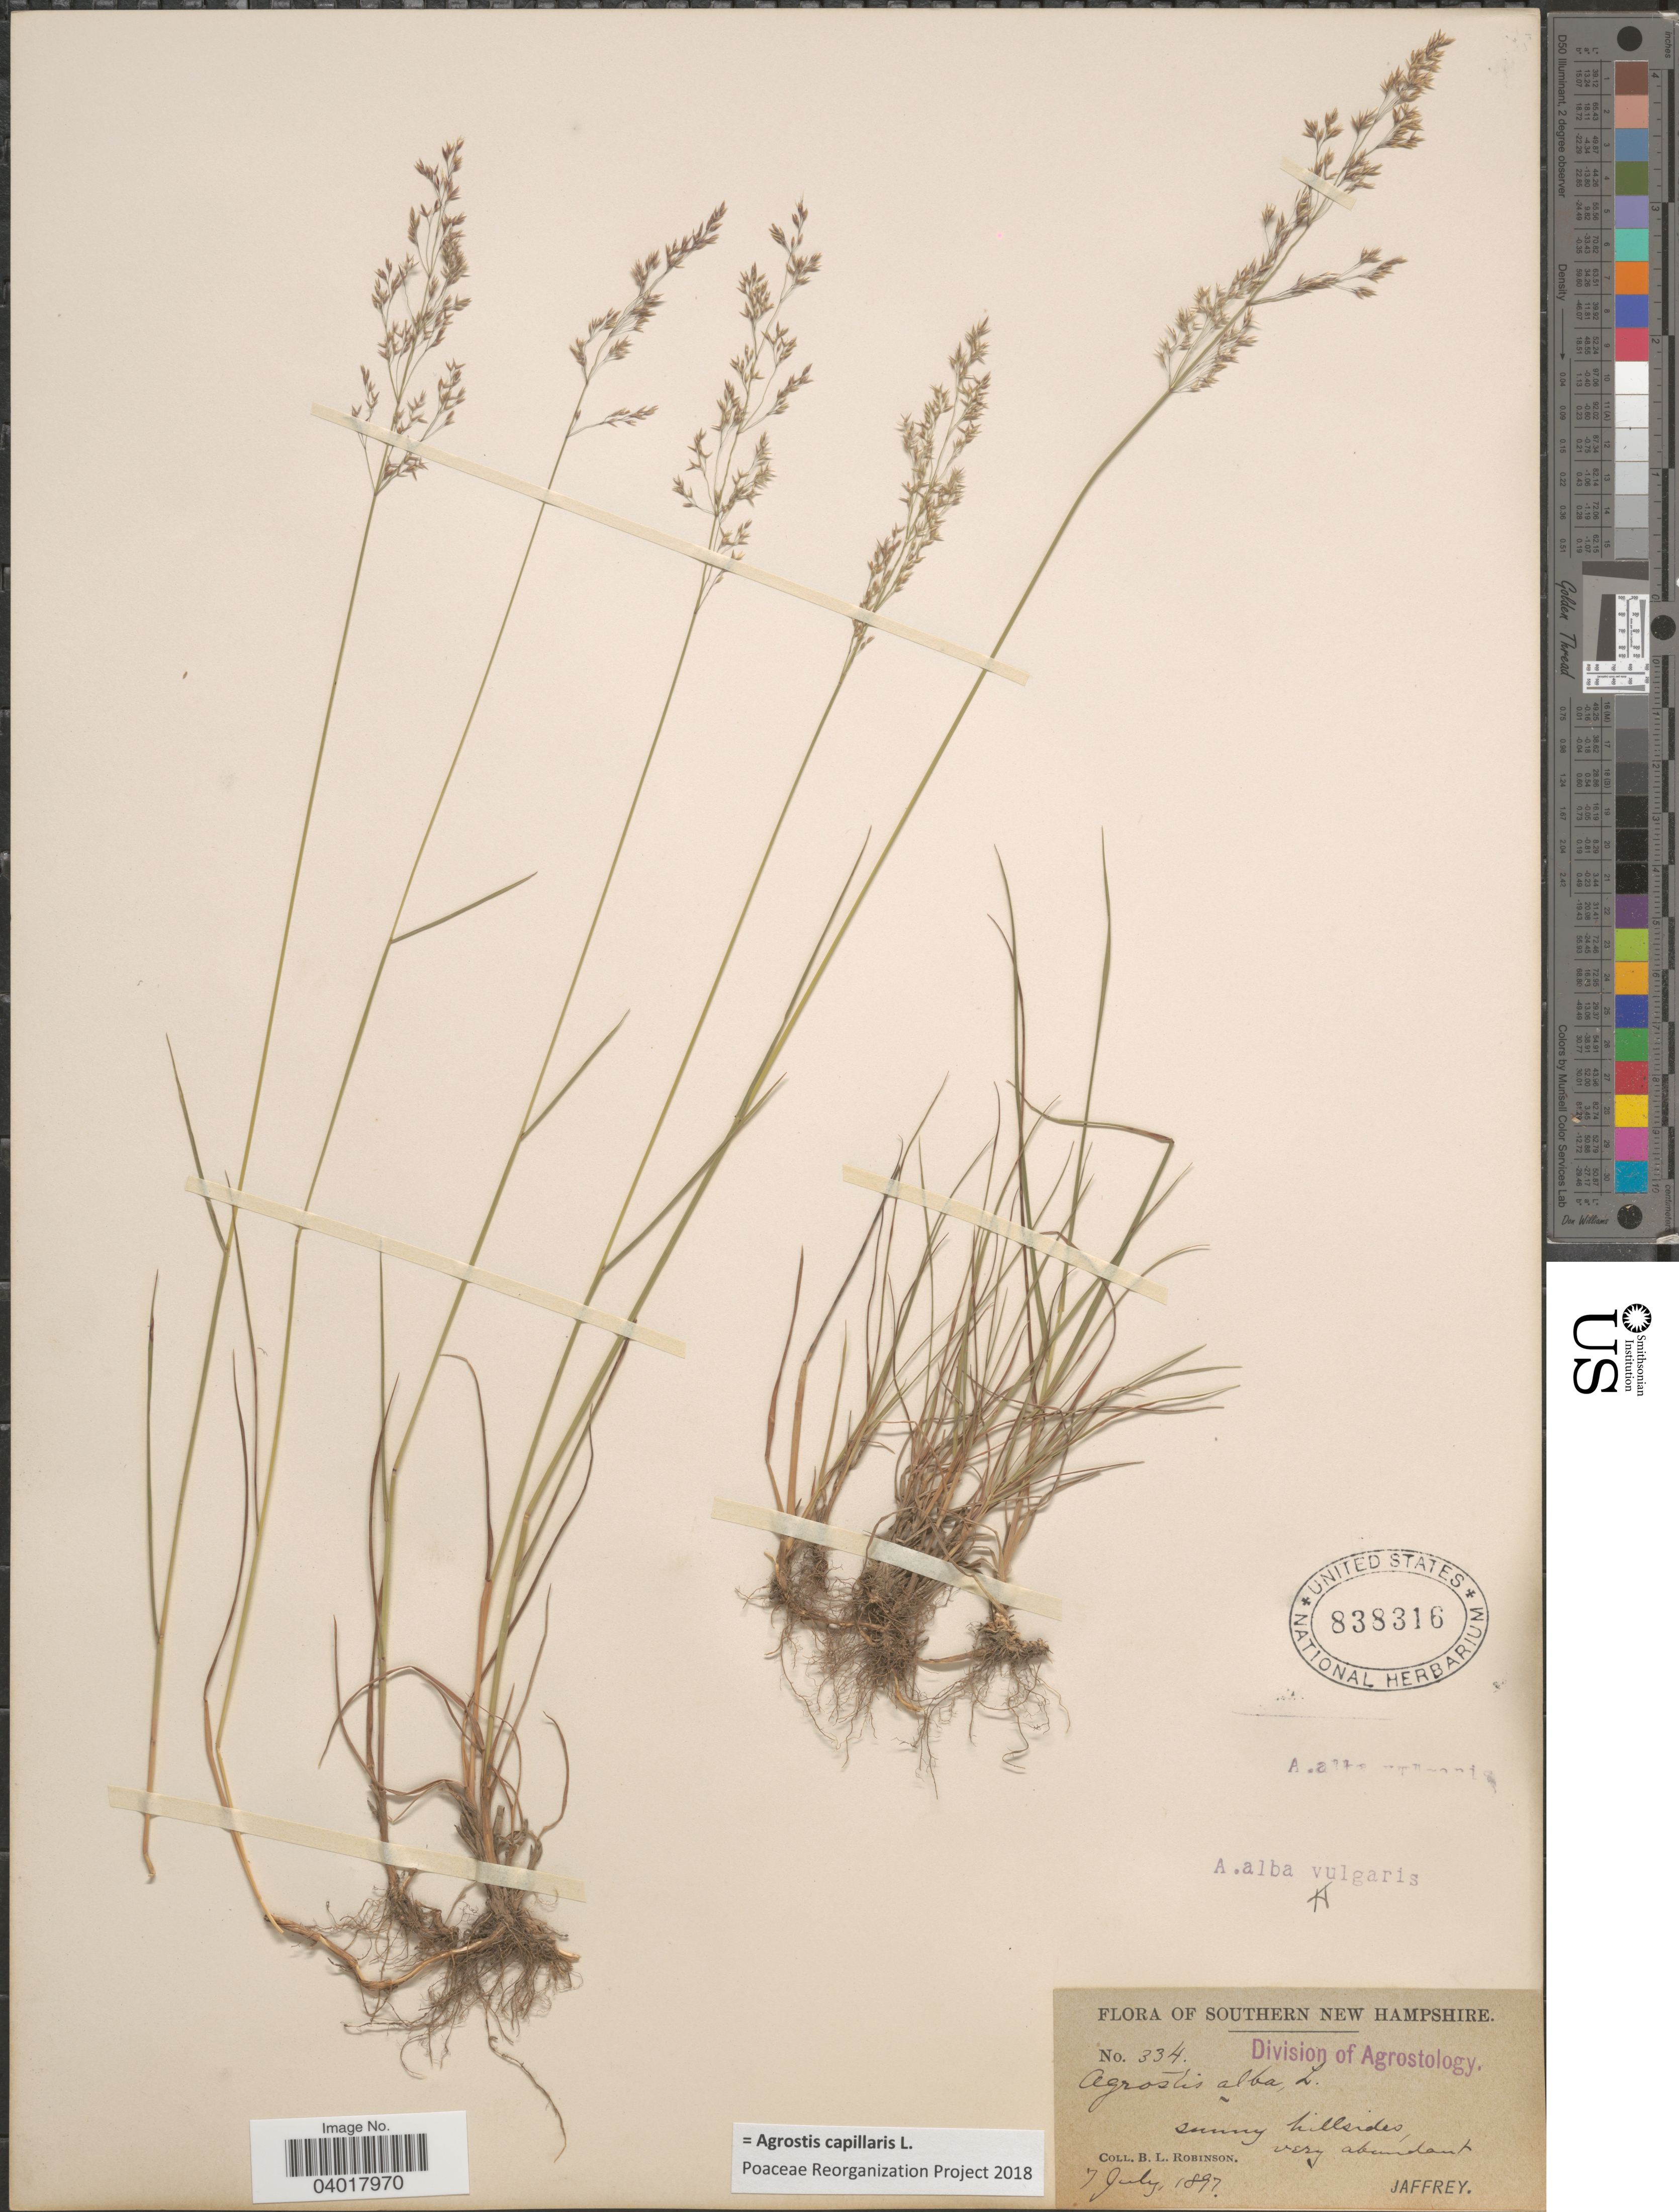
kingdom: Plantae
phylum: Tracheophyta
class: Liliopsida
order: Poales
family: Poaceae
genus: Agrostis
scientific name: Agrostis capillaris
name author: L.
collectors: B. L. Robinson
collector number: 334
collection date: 1897-07-07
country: United States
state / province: New Hampshire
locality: Southern New Hampshire. Jaffrey.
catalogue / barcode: US 838316